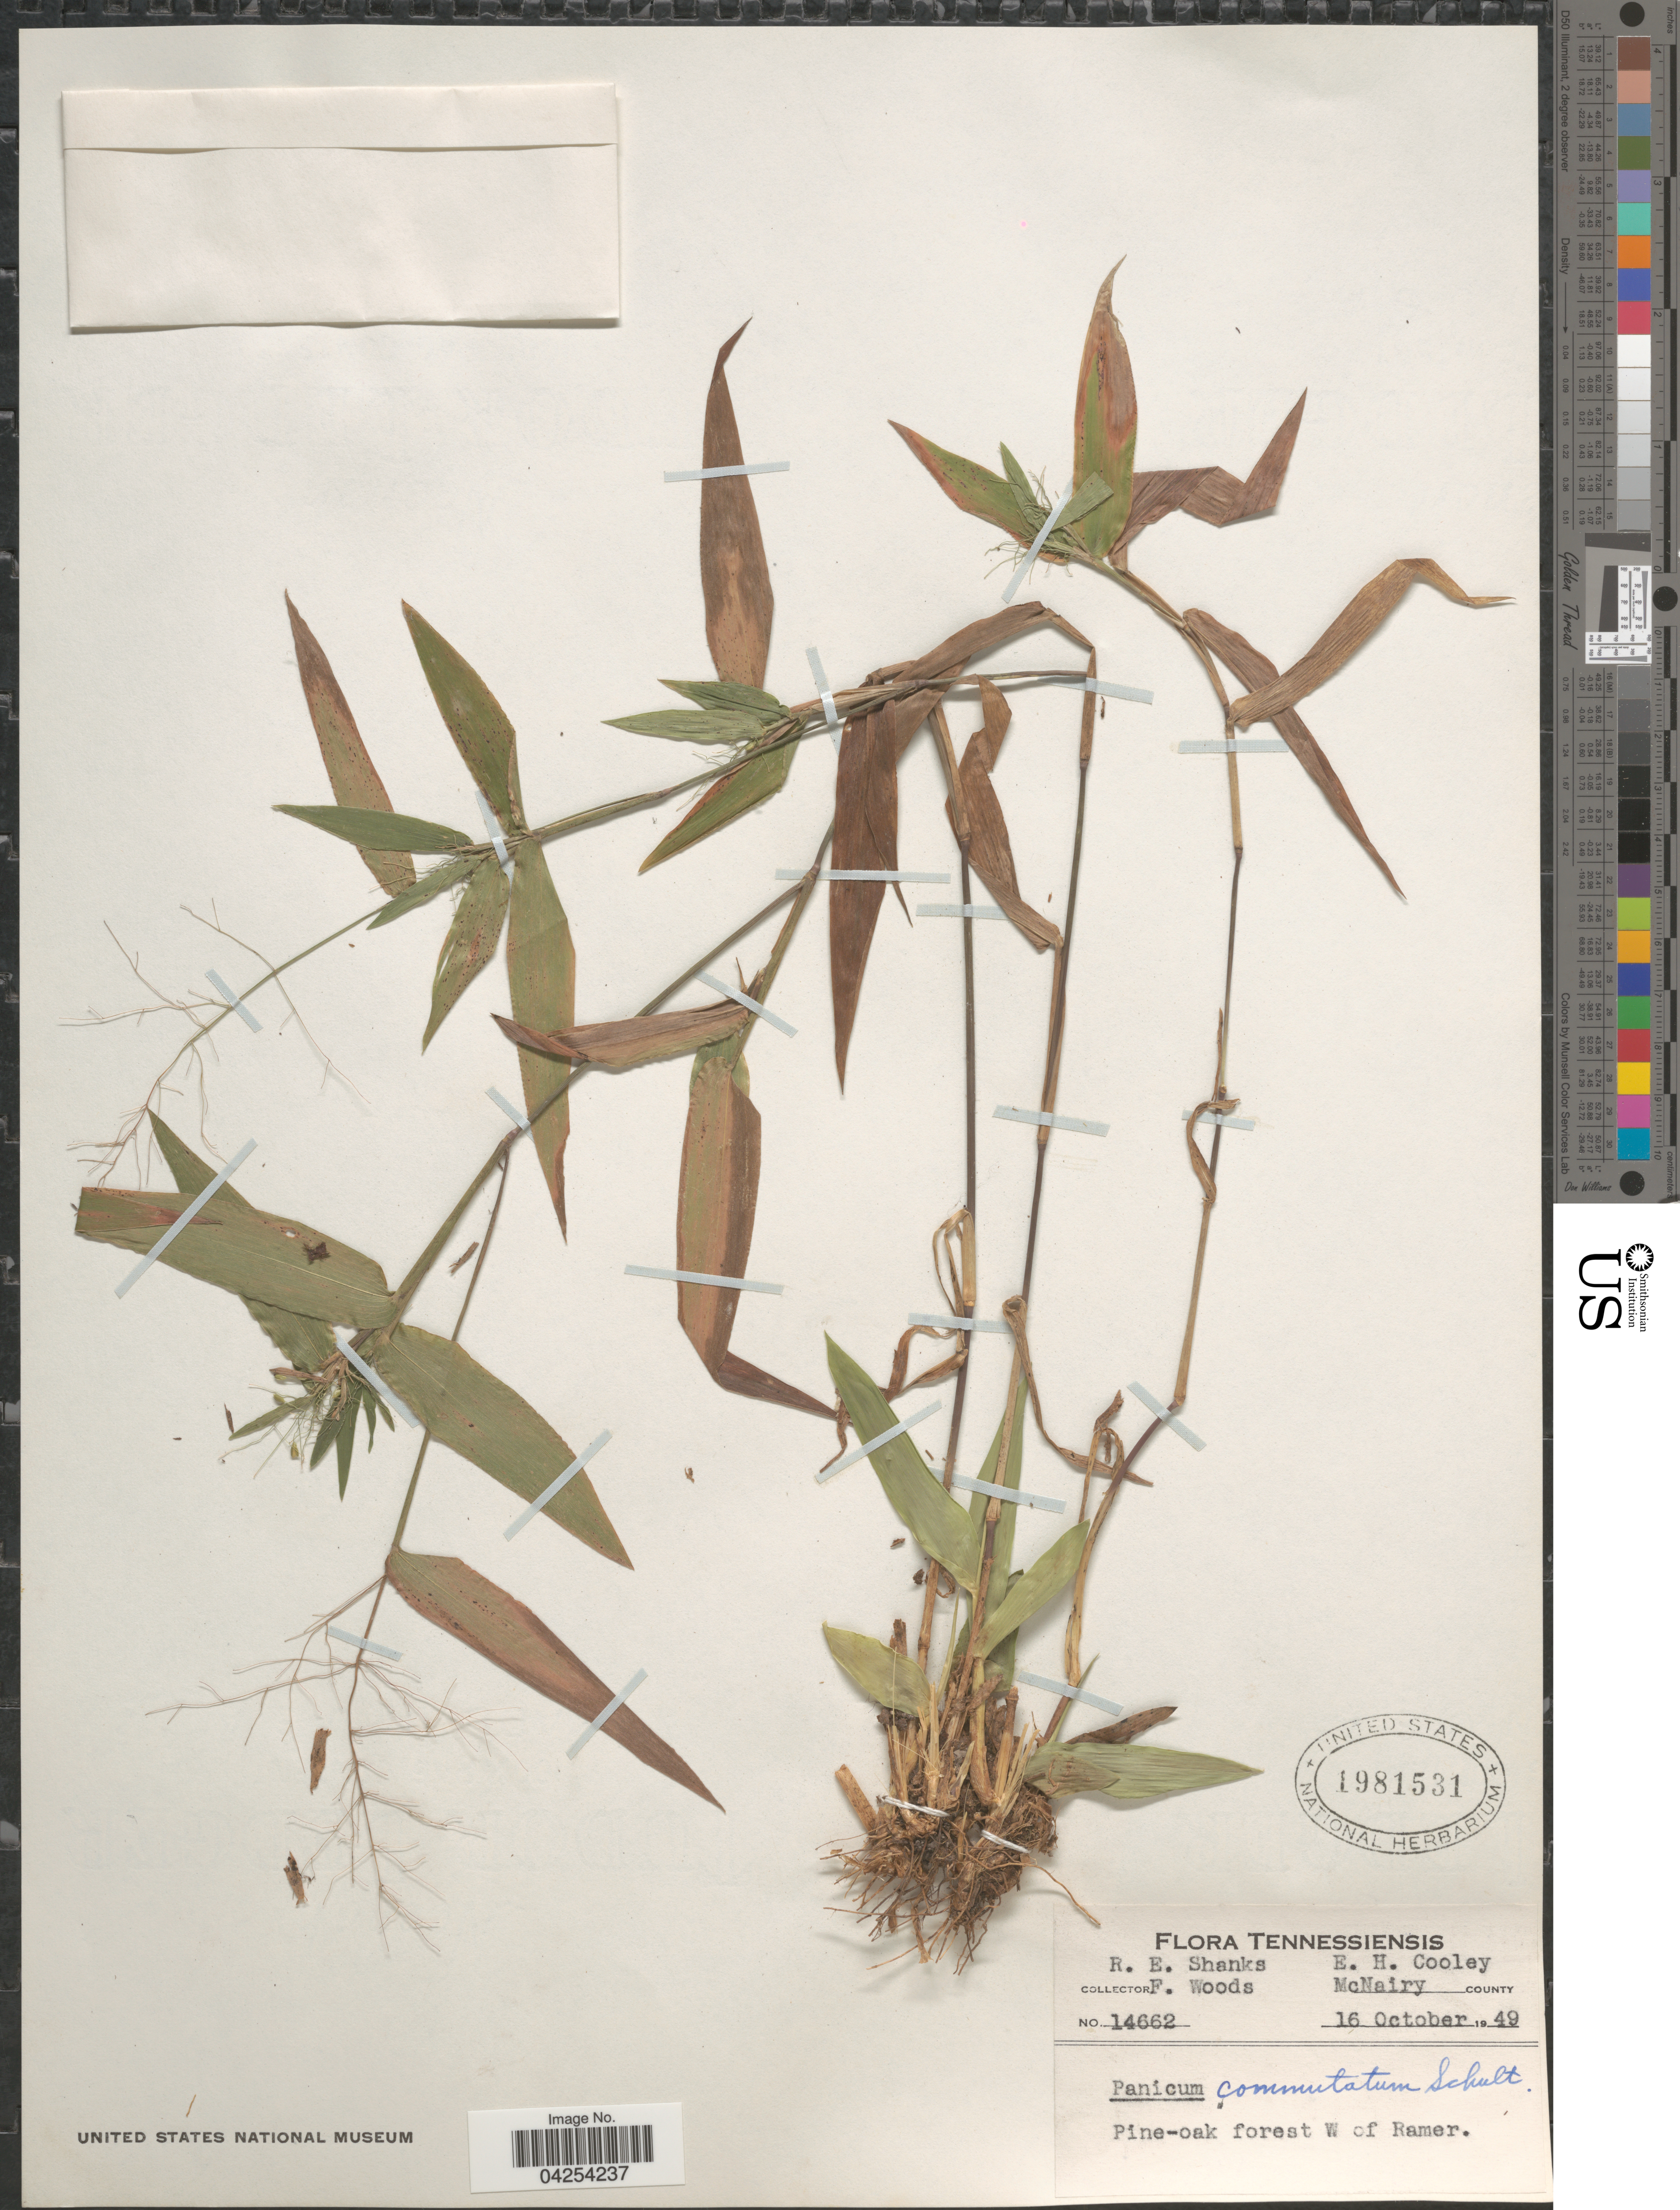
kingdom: Plantae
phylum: Tracheophyta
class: Liliopsida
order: Poales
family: Poaceae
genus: Dichanthelium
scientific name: Dichanthelium commutatum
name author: (Schult.) Gould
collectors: R. Shanks, E. H. Cooley & F. Woods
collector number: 14662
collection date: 1949-10-16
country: United States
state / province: Tennessee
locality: Tennessiensis. McNairy County. Pine-oak forest W of Ramer.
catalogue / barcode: US 1981531